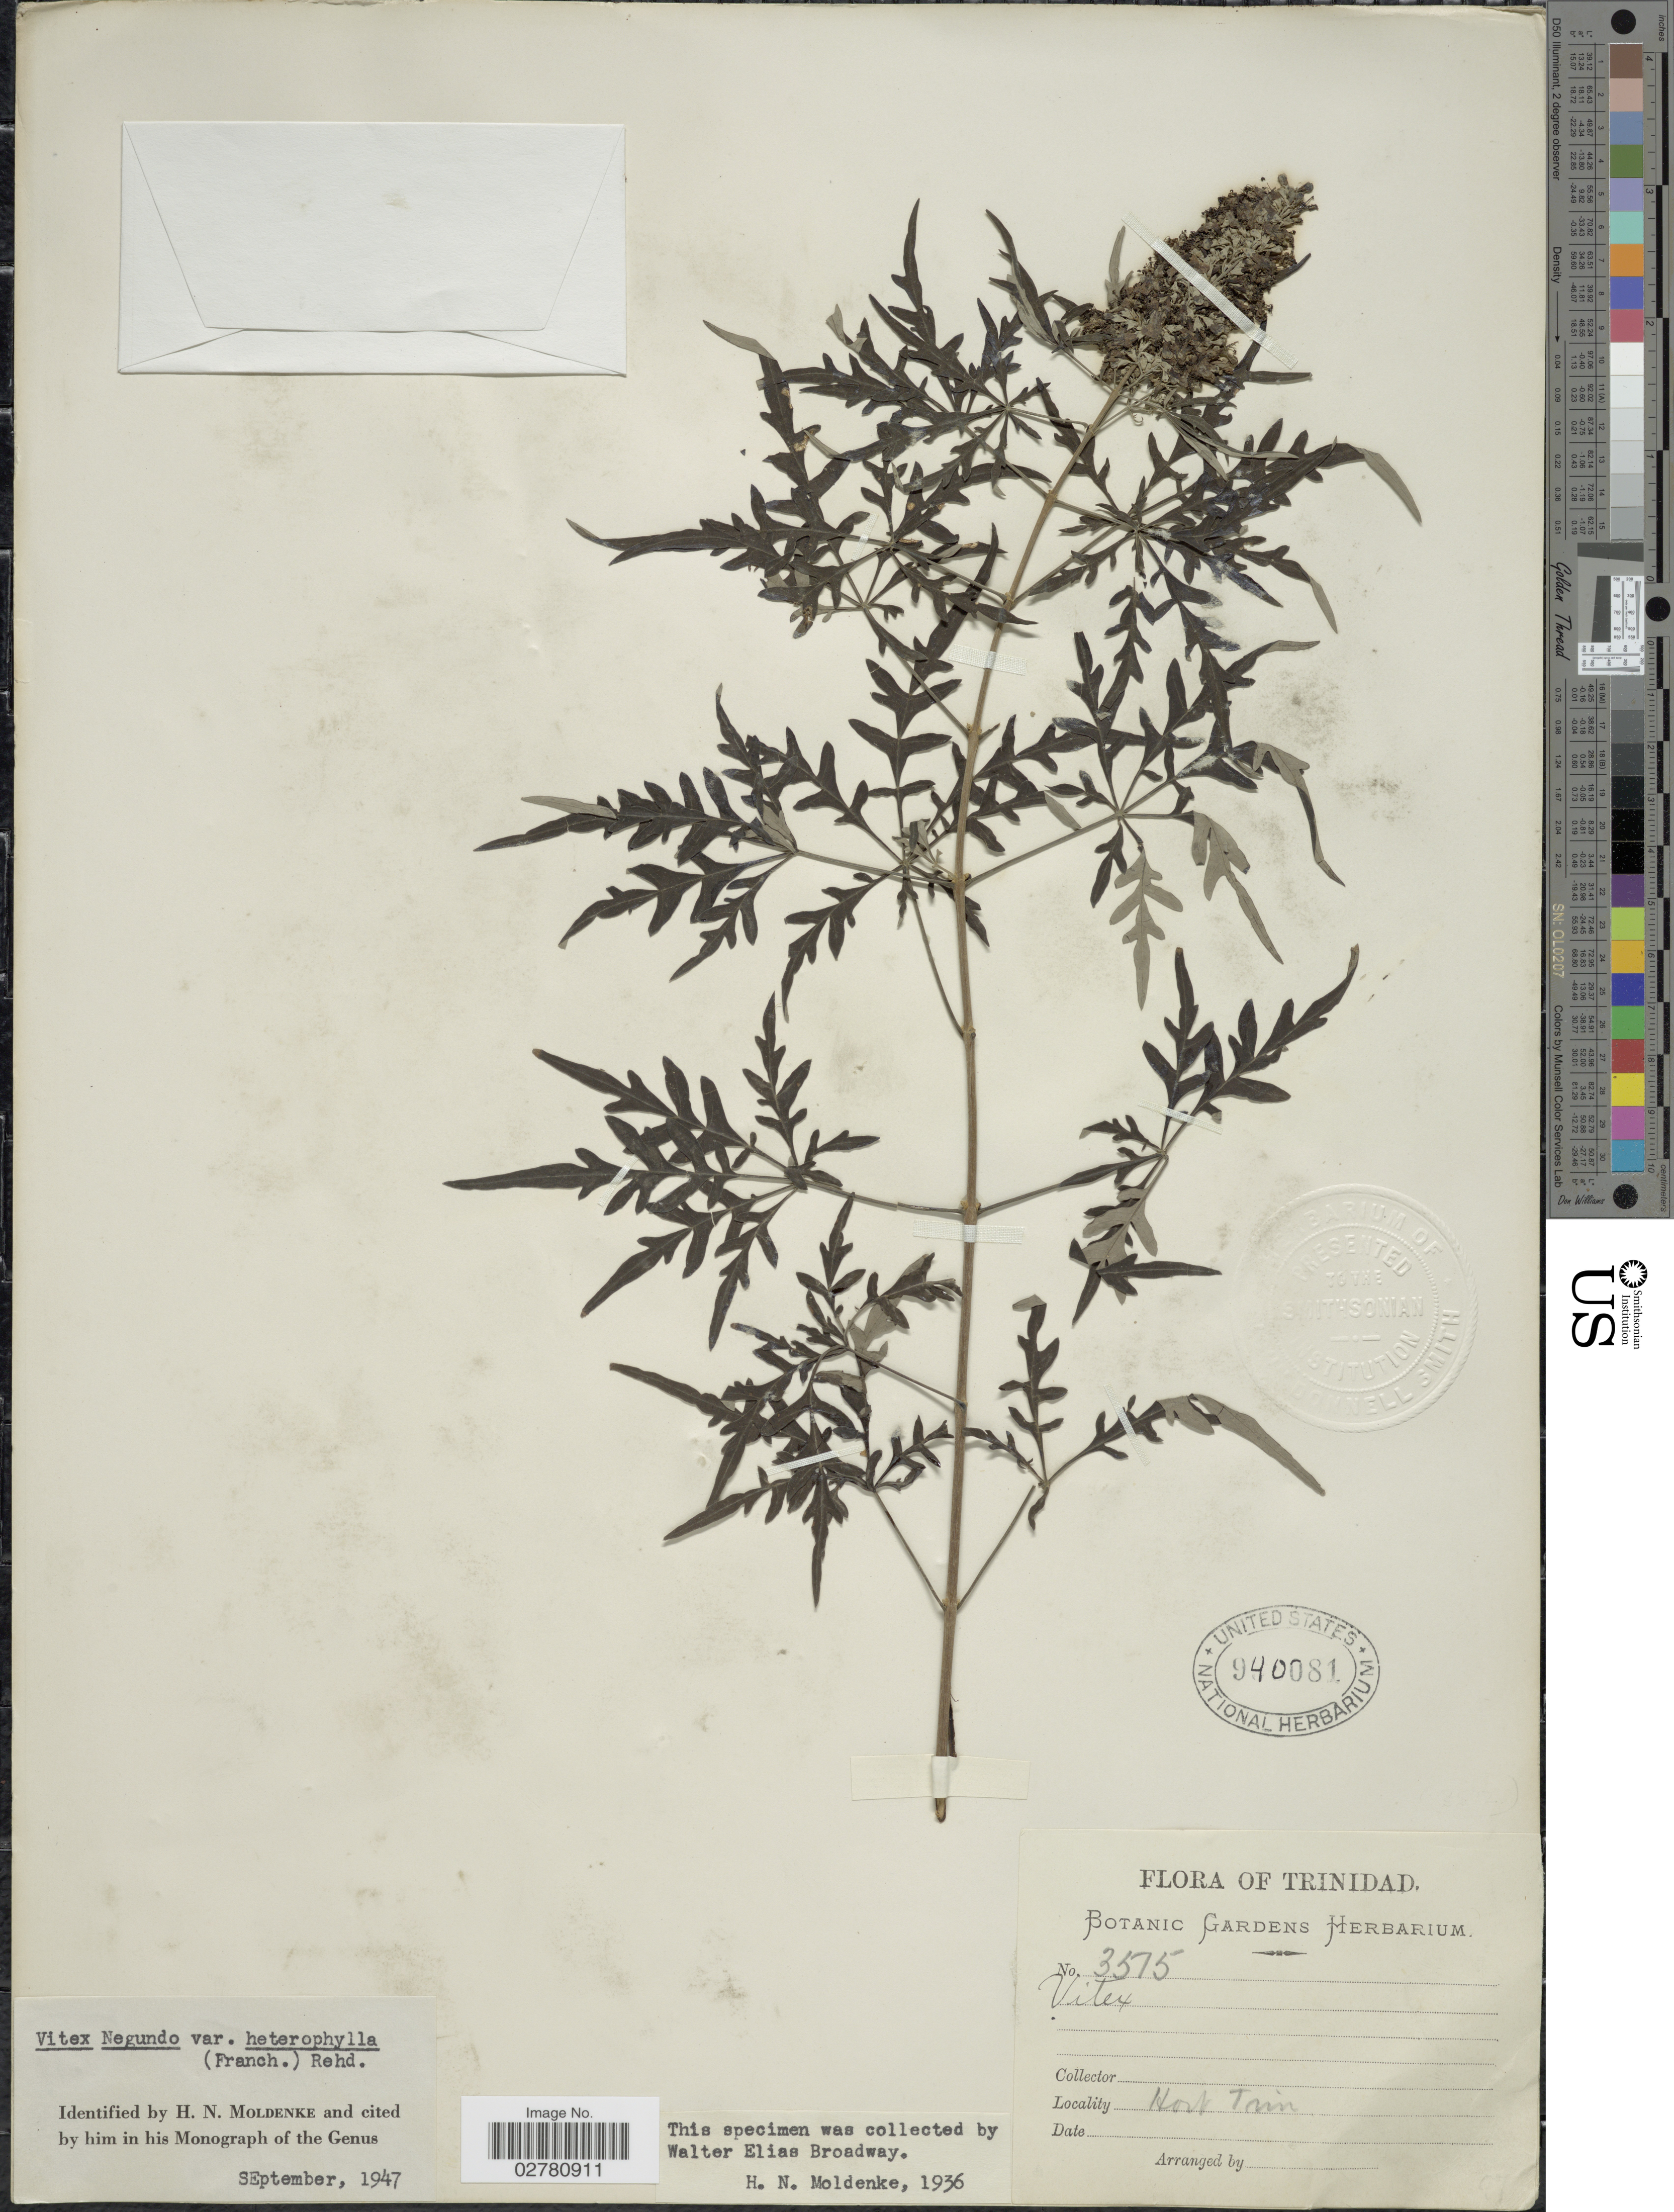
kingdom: Plantae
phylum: Tracheophyta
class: Magnoliopsida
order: Lamiales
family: Lamiaceae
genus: Vitex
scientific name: Vitex negundo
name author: L.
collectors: W. E. Broadway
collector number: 3575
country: Trinidad and Tobago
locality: Trinidad. Hort Trin.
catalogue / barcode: US 940081